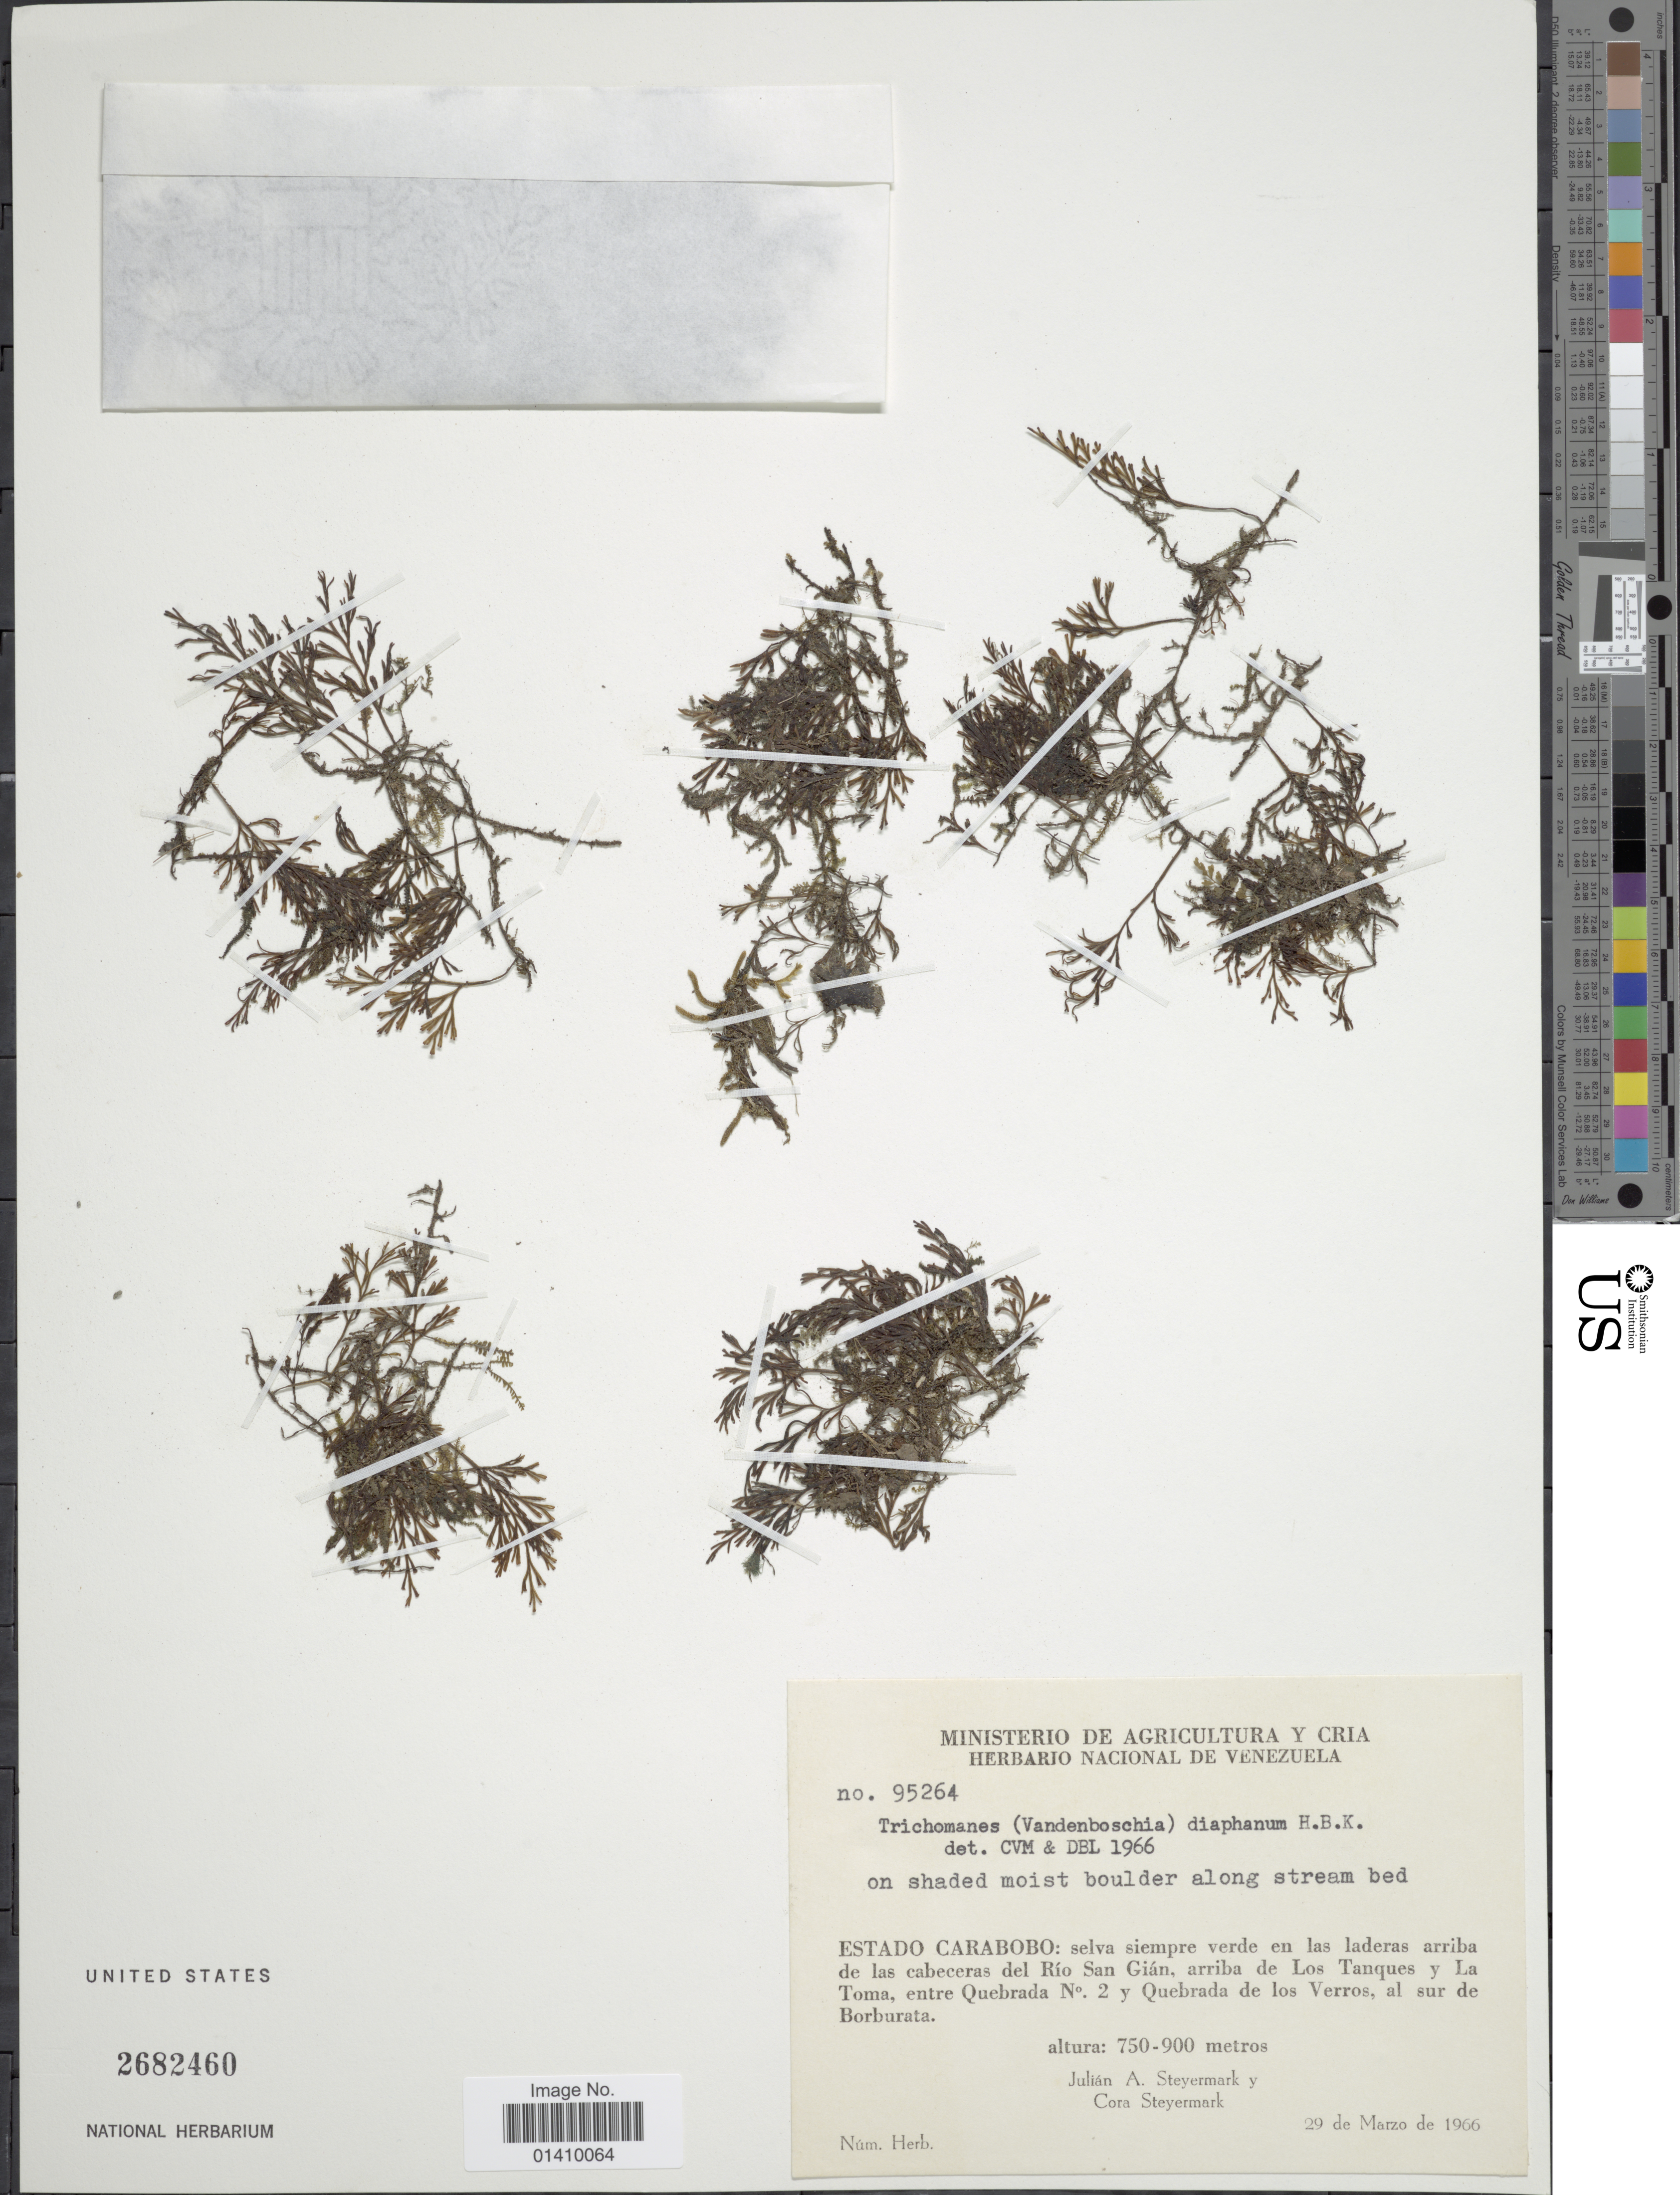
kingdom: Plantae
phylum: Tracheophyta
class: Polypodiopsida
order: Hymenophyllales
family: Hymenophyllaceae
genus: Polyphlebium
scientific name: Polyphlebium diaphanum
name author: (Kunth) Ebihara & Dubuisson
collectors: J. Steyermark & C. Steyermark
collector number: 95264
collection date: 1966-03-29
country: Venezuela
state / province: Carabobo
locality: Estado Carabobo:selva siempre verde en las laderas arriba de las cabeceras del Rio San Gian arriba de los Tanques y la Toma, entre Quebrada n.2 y Quebrada de los Verros al sur de Borburata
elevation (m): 750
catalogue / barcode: US 2682460